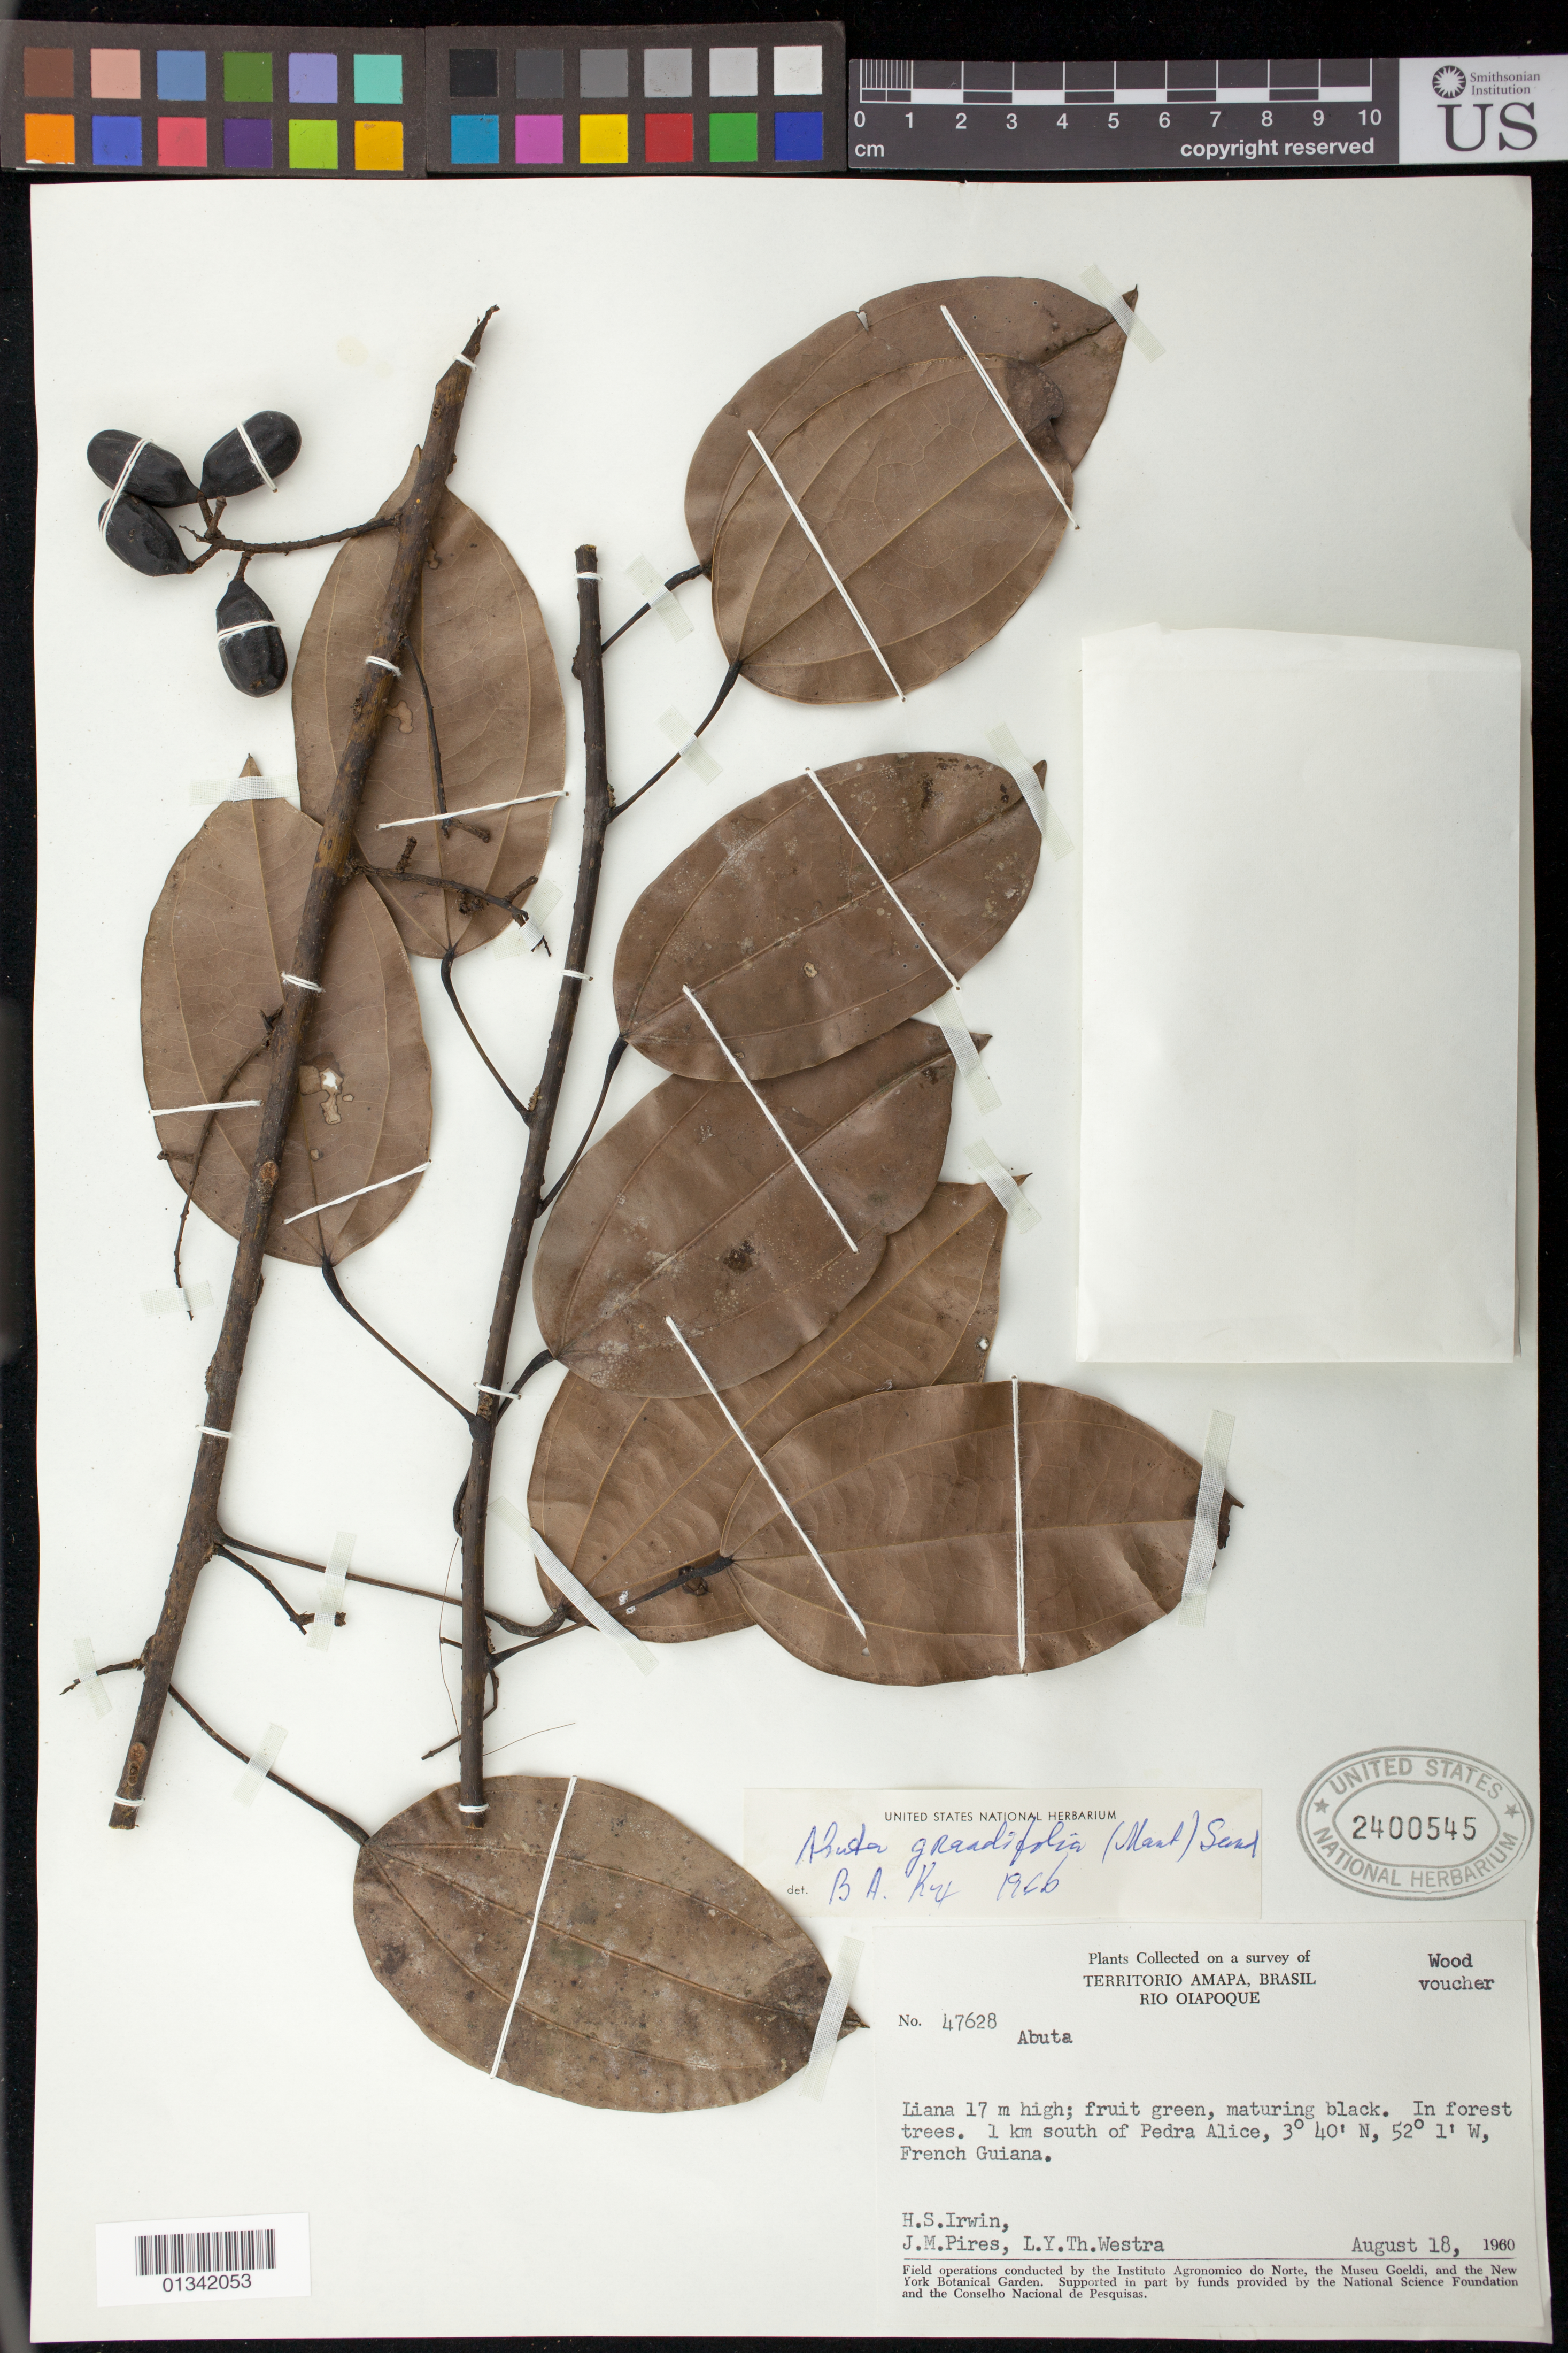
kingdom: Plantae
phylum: Tracheophyta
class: Magnoliopsida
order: Ranunculales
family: Menispermaceae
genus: Abuta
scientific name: Abuta grandifolia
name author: (Mart.) Sandwith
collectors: H. Irwin, J. M. Pires & L. Y. T. Westra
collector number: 47628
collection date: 1960-08-18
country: French Guiana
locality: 1km south of Pedra Alice.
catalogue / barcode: US 2400545